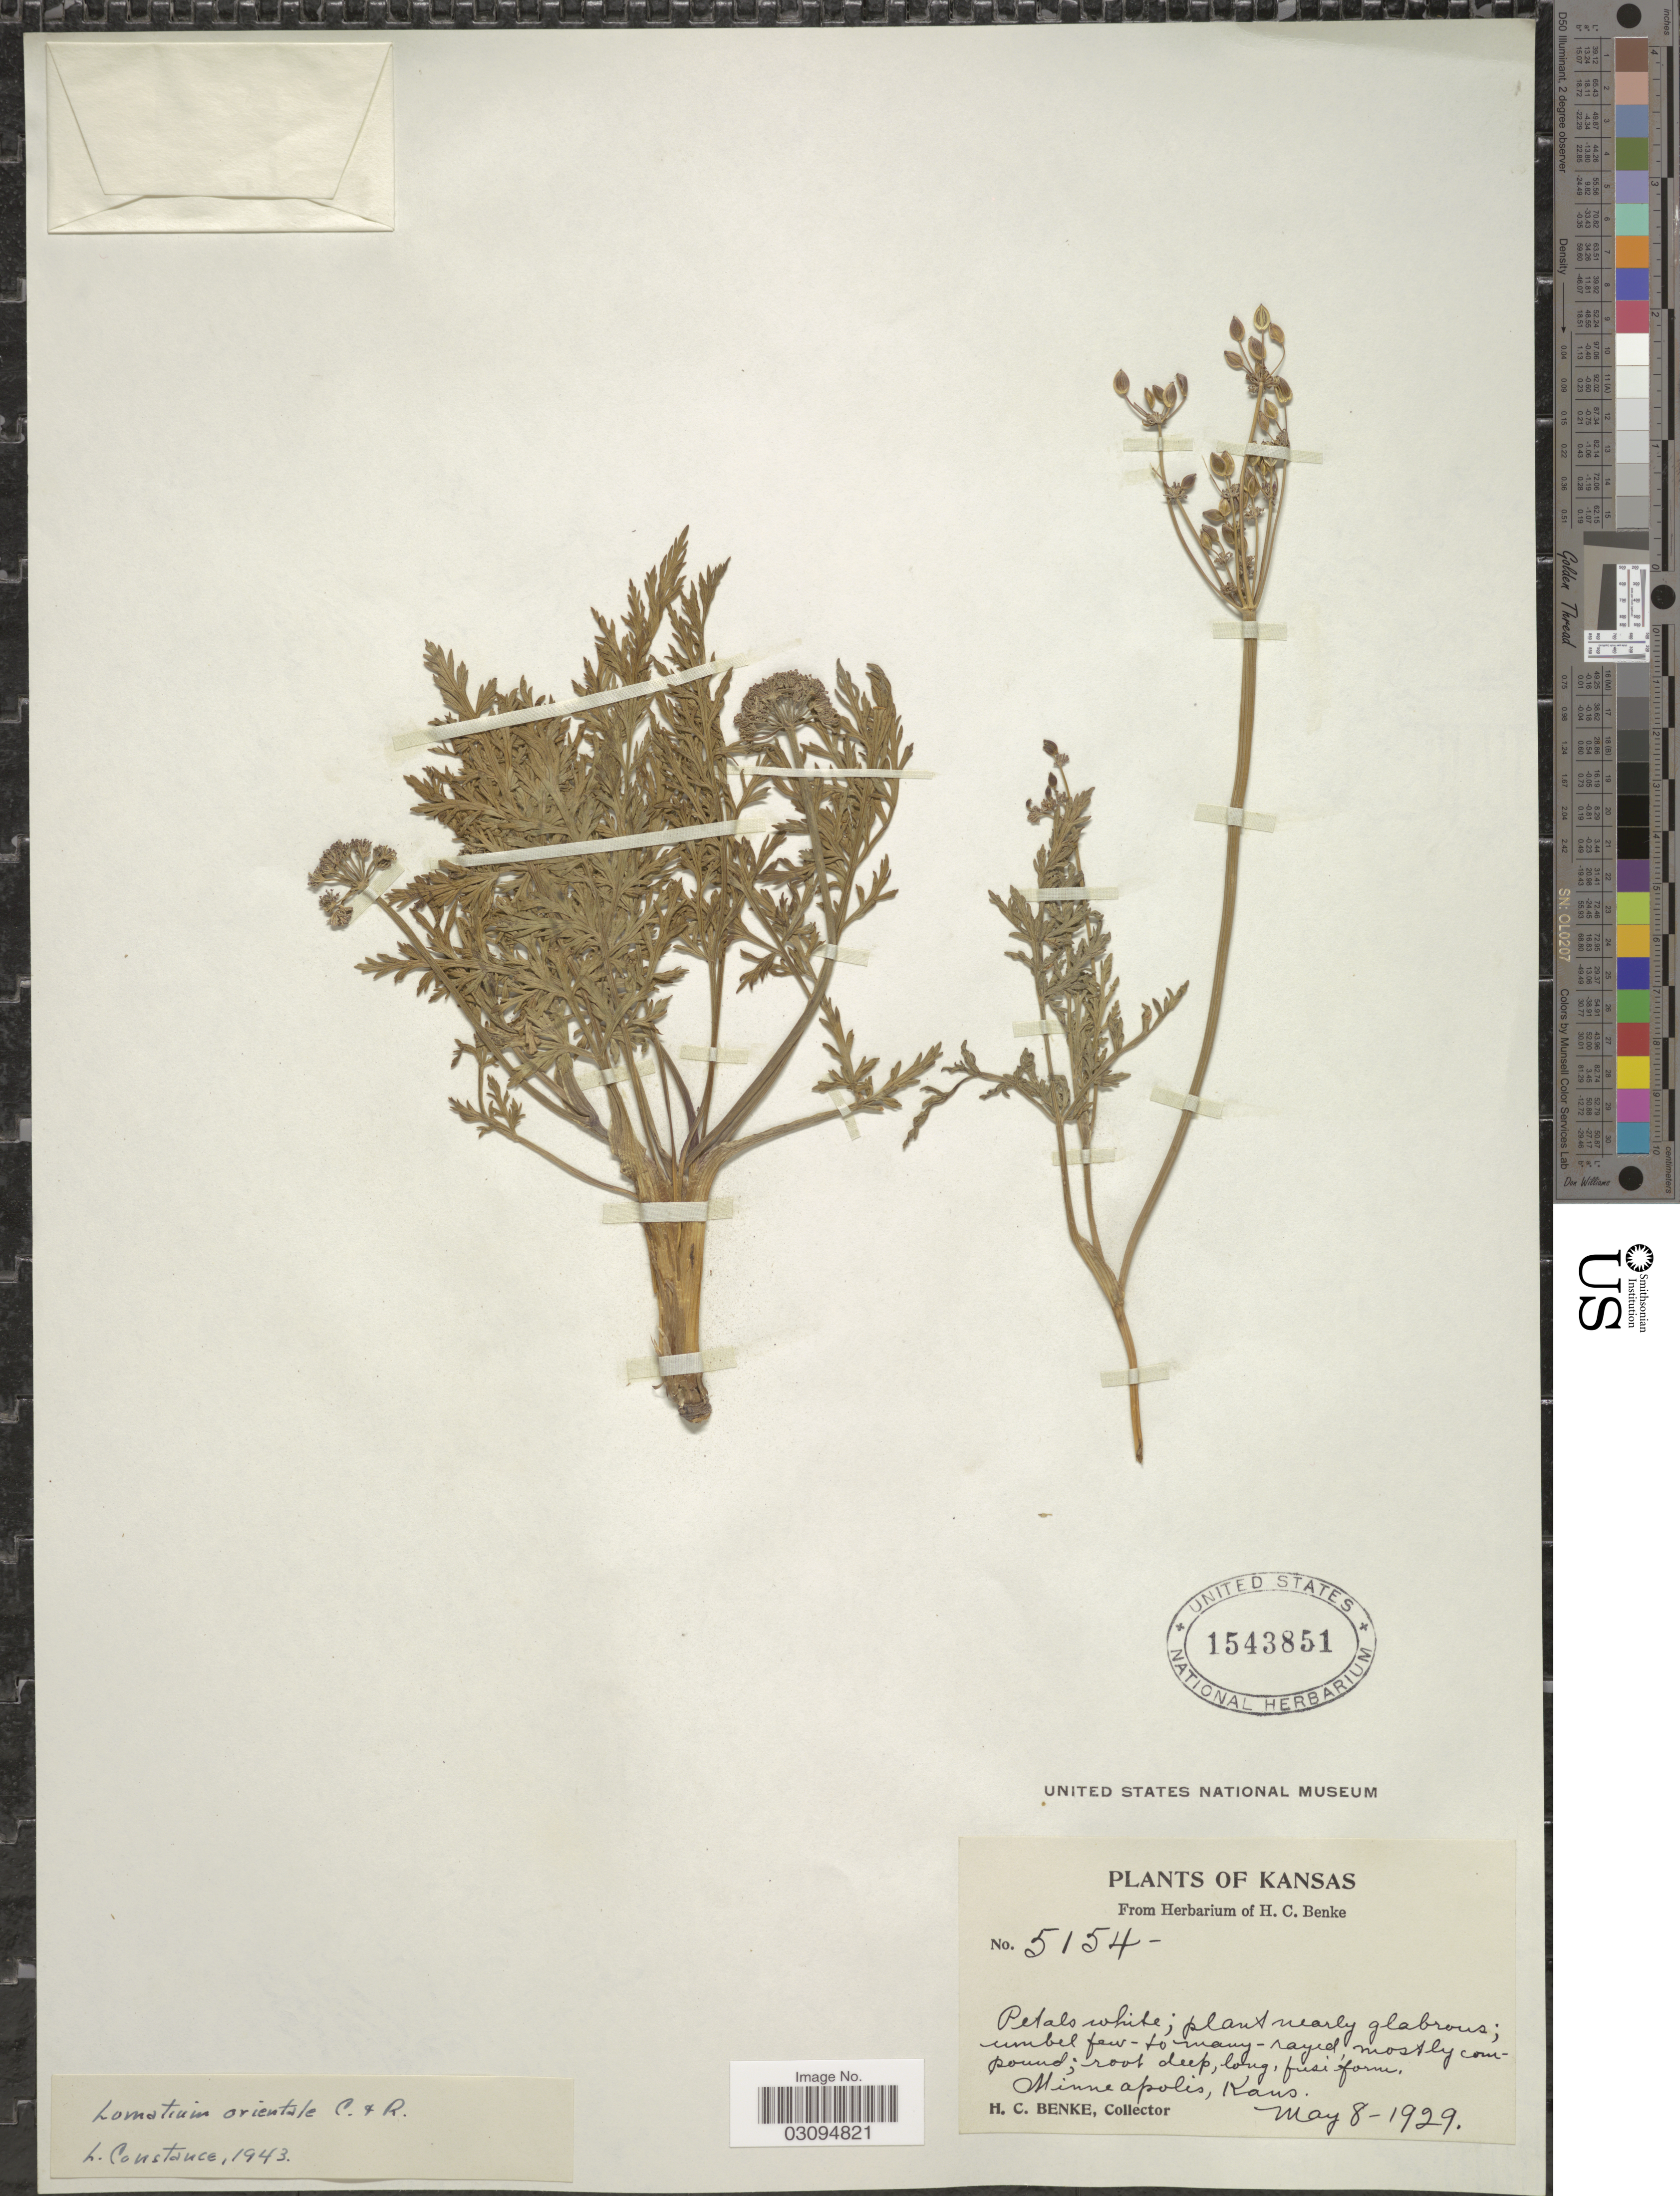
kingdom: Plantae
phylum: Tracheophyta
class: Magnoliopsida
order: Apiales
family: Apiaceae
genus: Lomatium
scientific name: Lomatium orientale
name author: J.M. Coult. & Rose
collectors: H. Benke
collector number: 5154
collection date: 1929-05-08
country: United States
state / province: Kansas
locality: Minneapolis.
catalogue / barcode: US 1543851